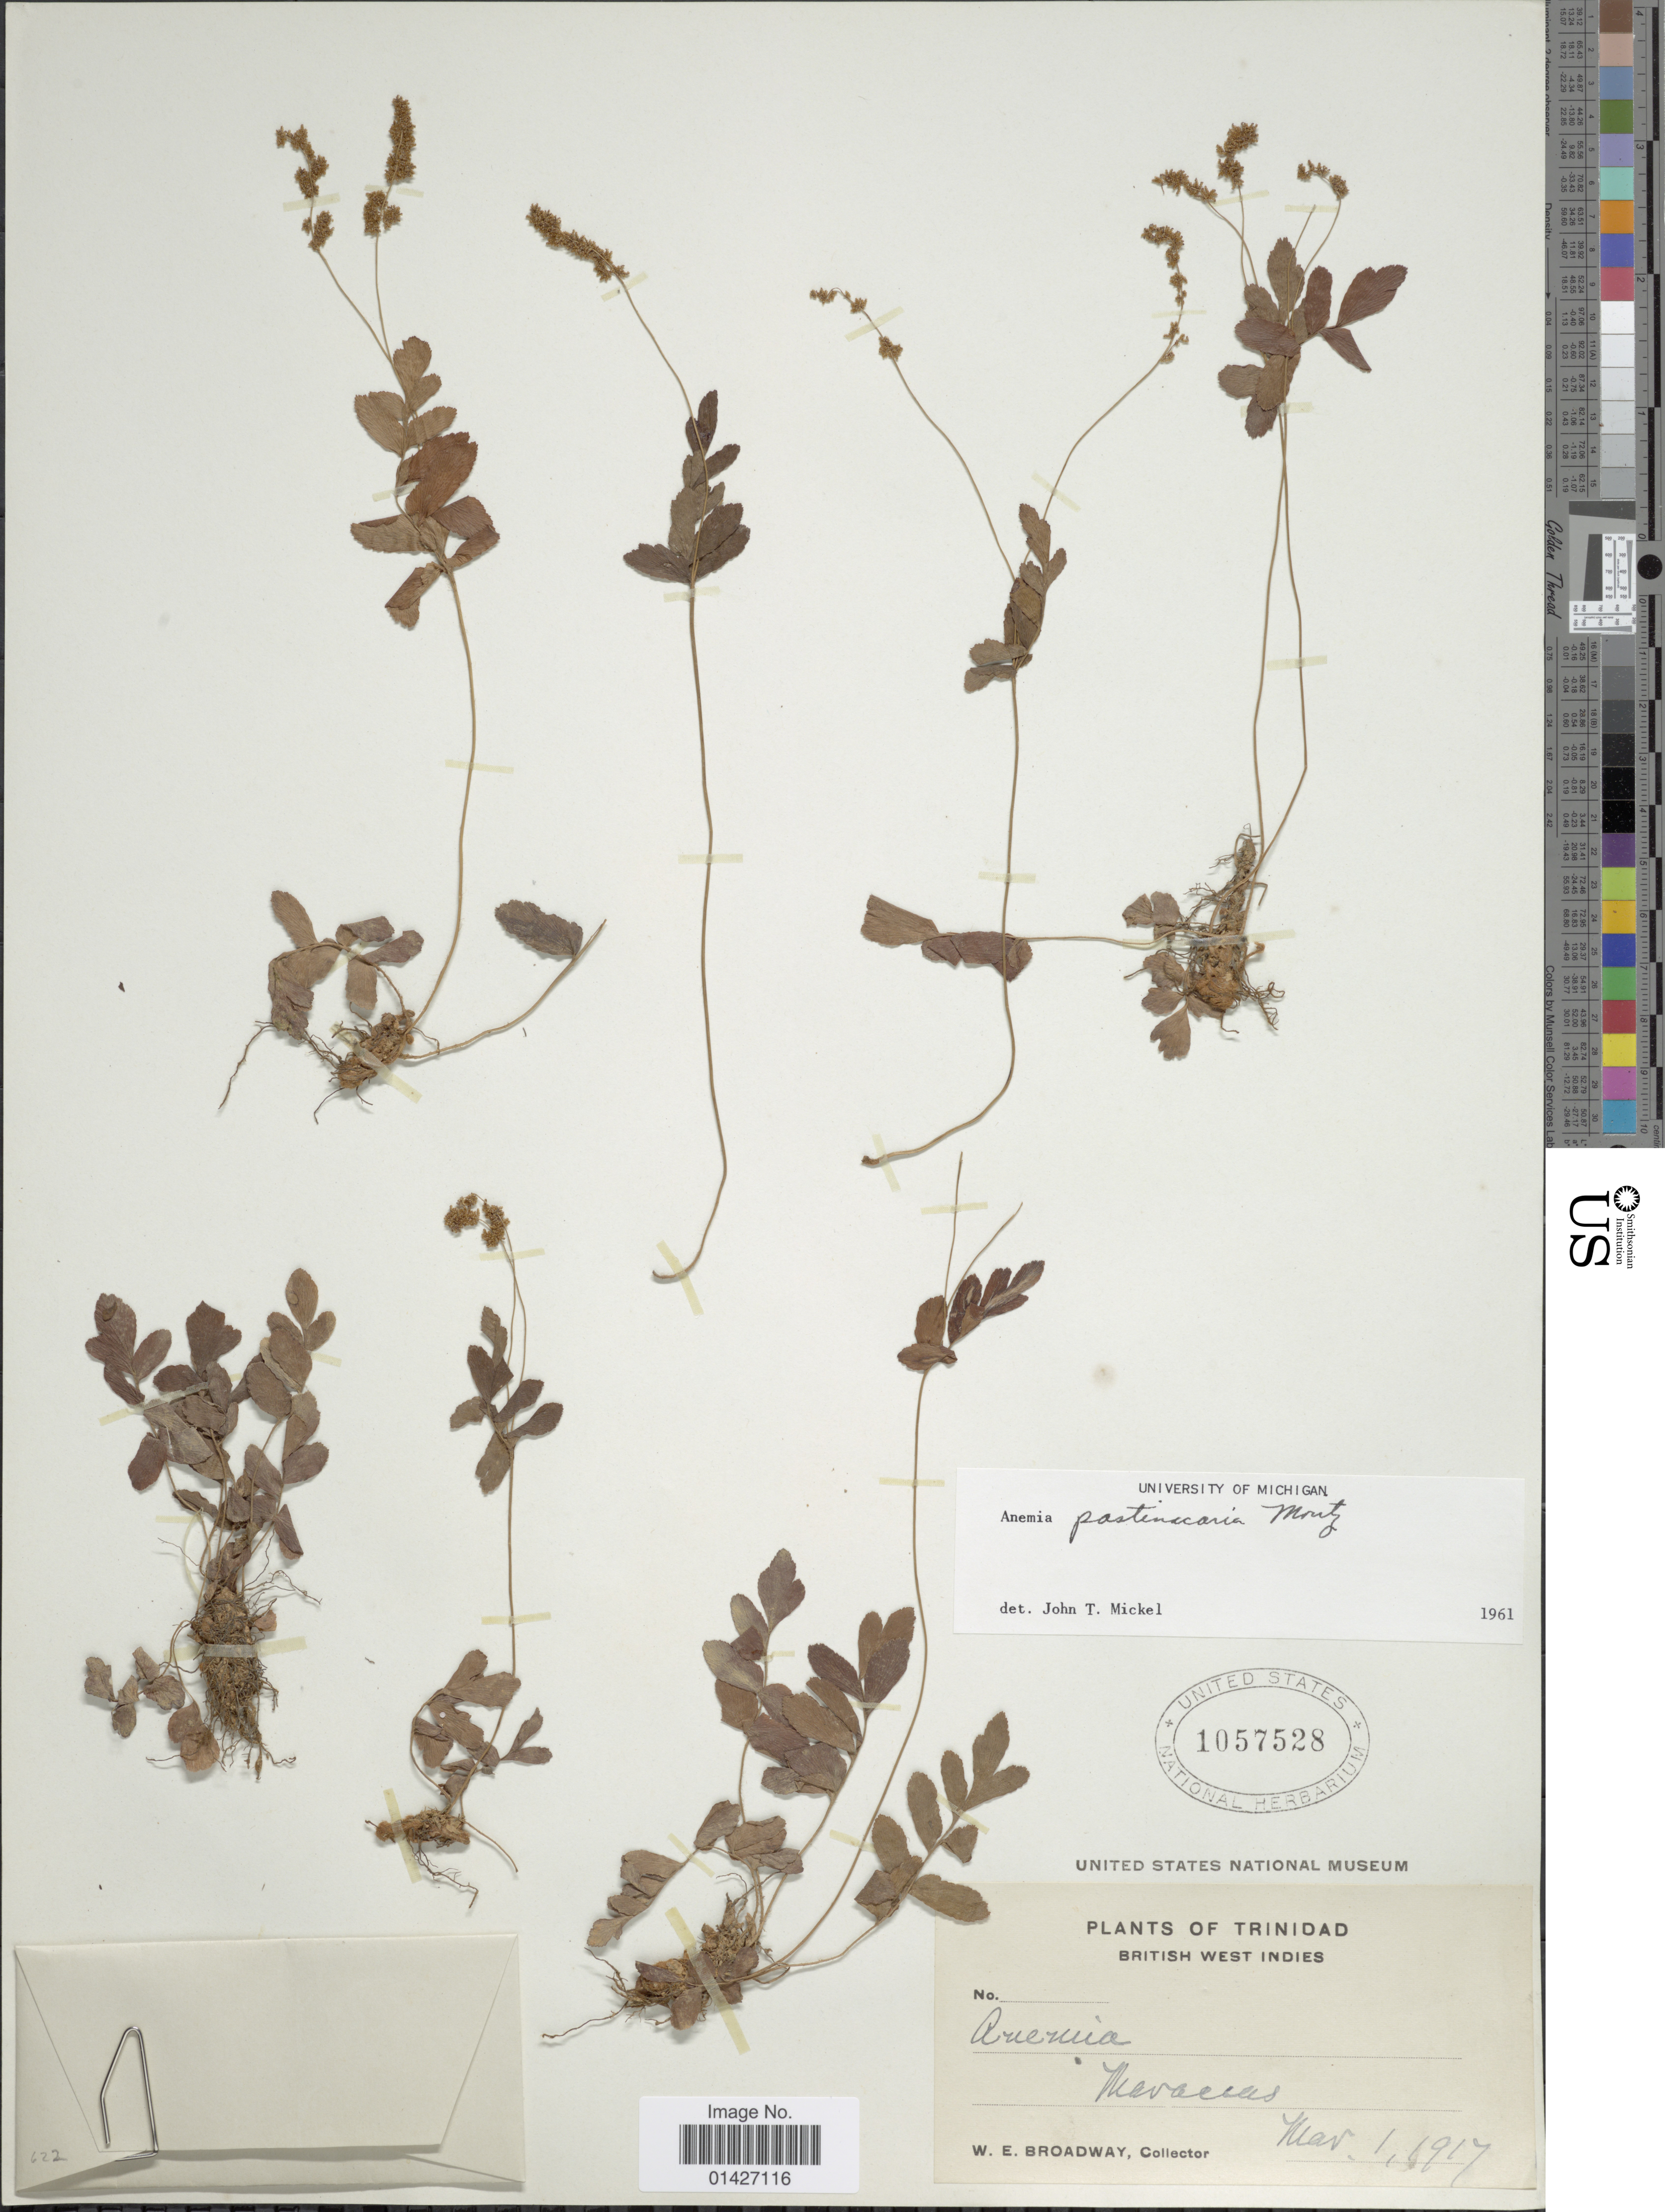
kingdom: Plantae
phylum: Tracheophyta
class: Polypodiopsida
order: Schizaeales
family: Anemiaceae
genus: Anemia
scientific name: Anemia pastinacaria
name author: Moritz ex Prantl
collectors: W. E. Broadway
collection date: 1917-03-01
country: Trinidad and Tobago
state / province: Trinidad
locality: British West Indies. Maracas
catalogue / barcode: US 1057528